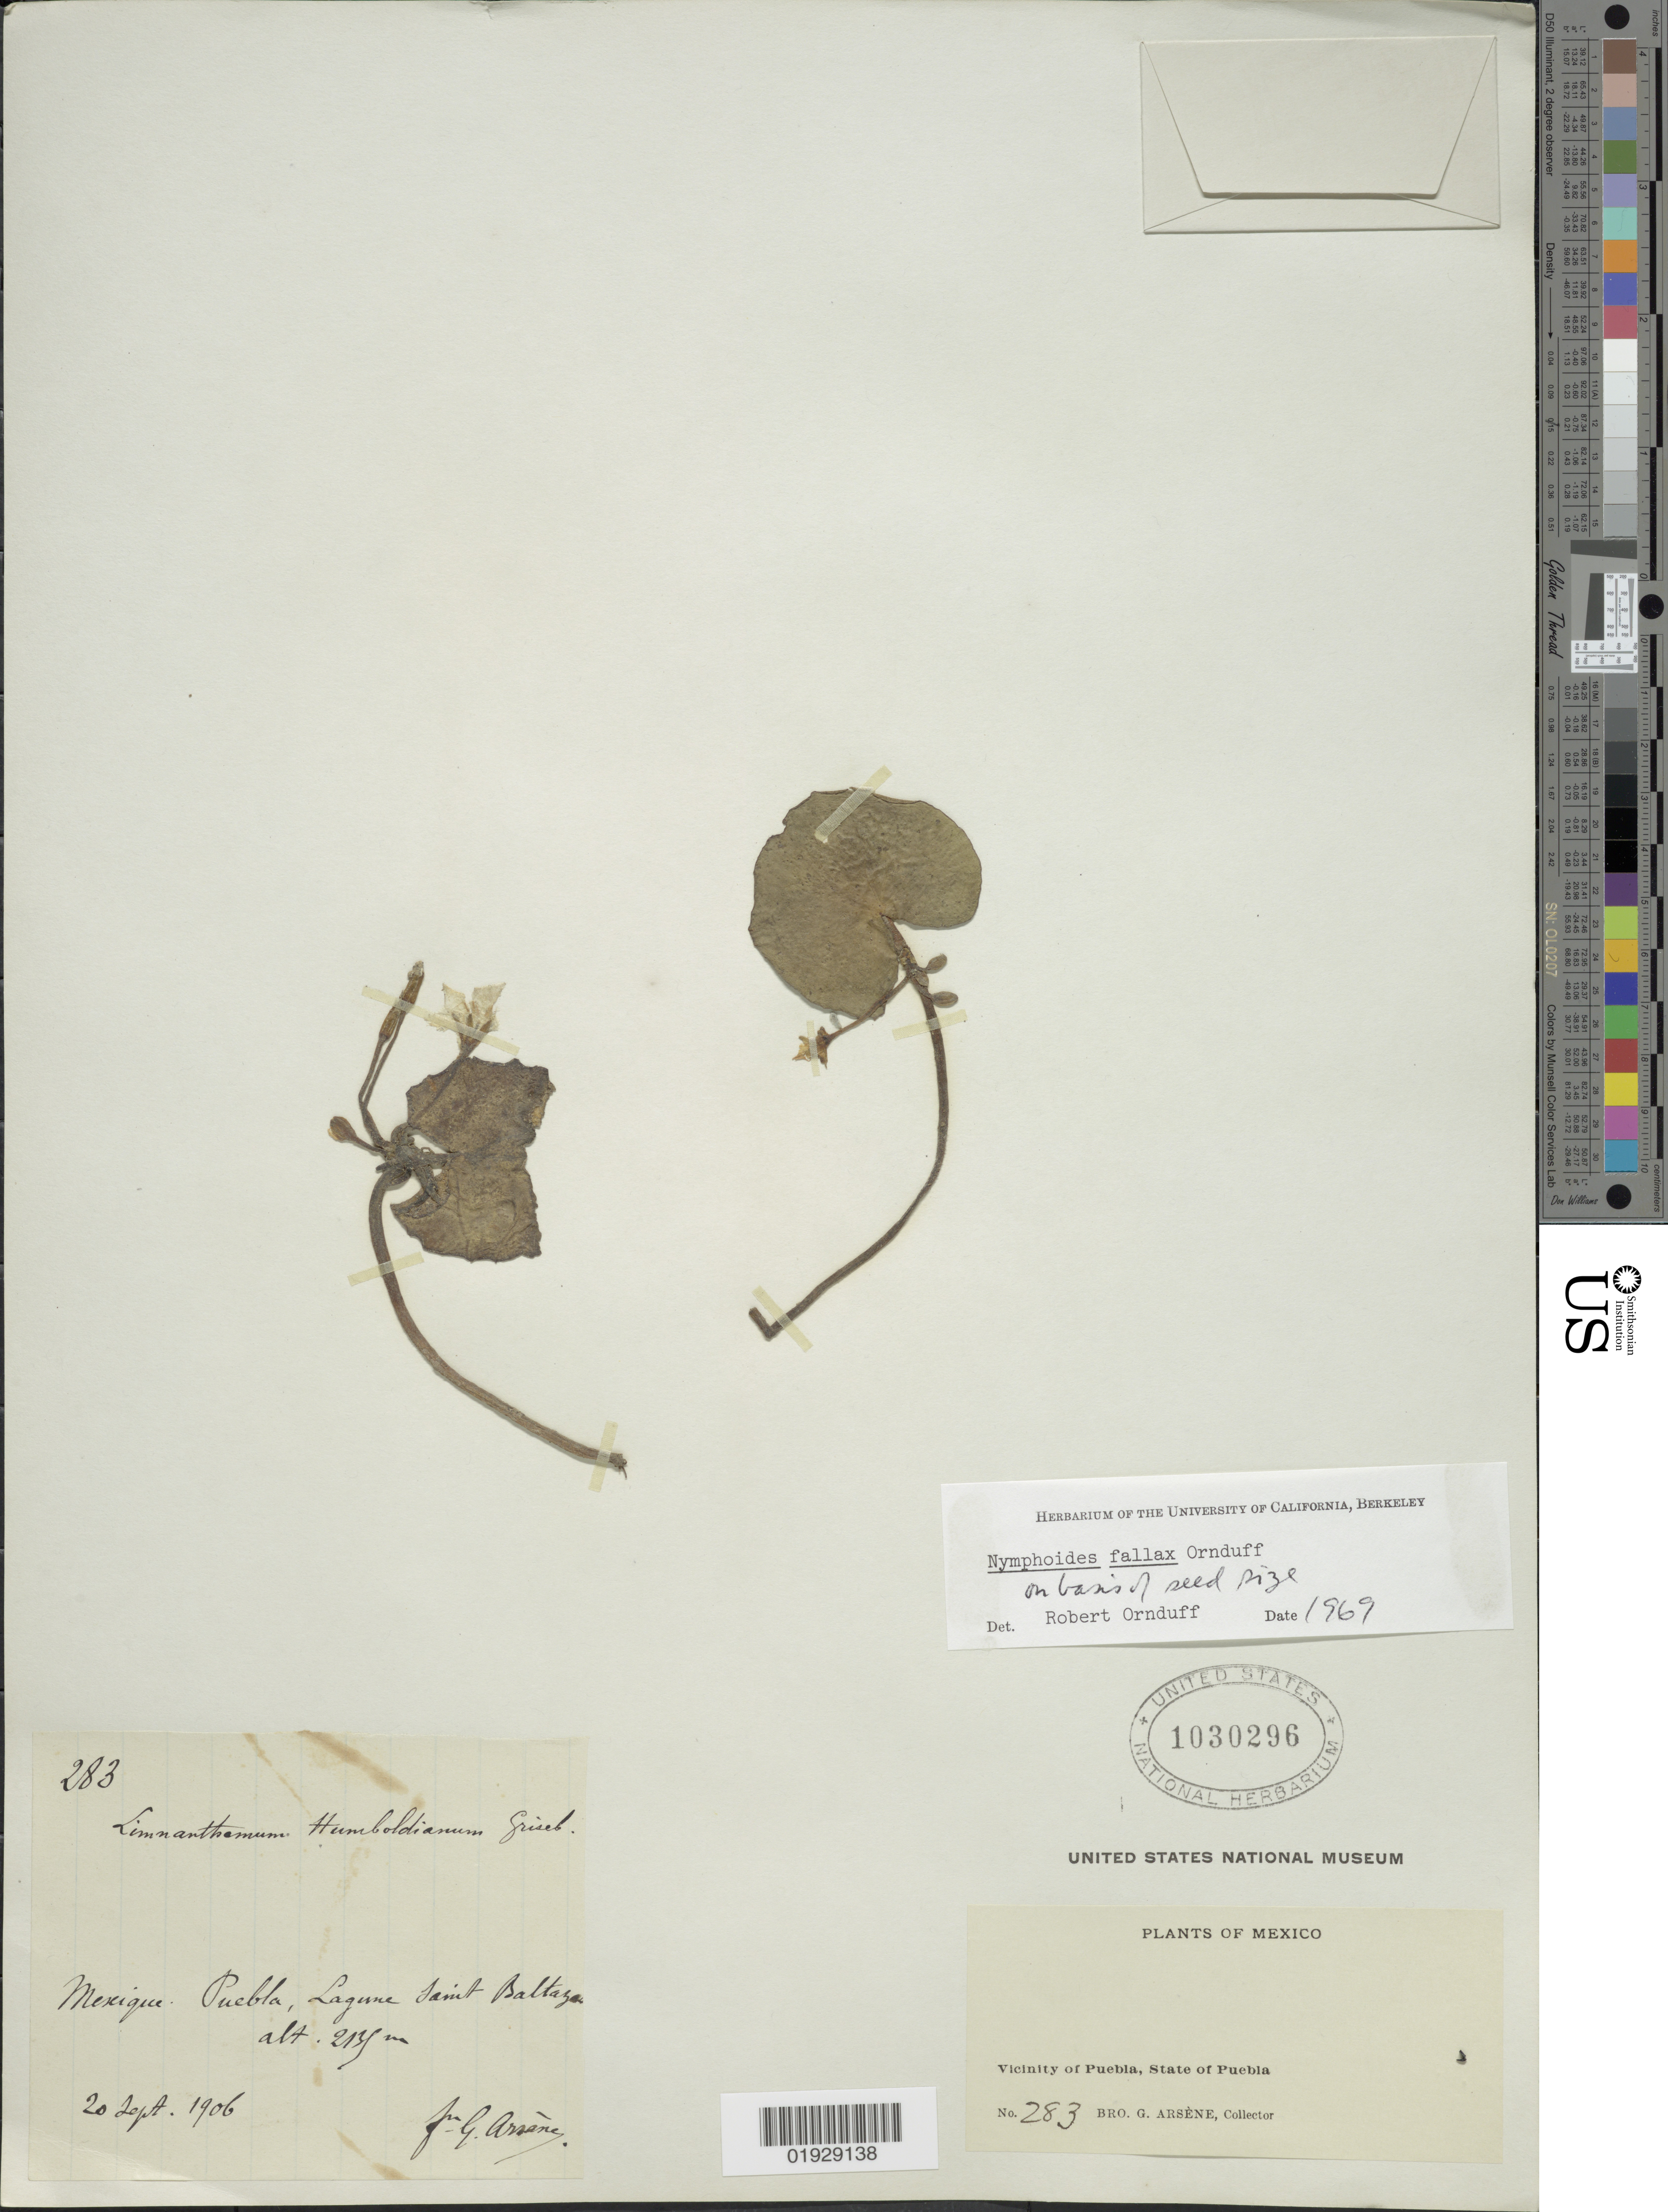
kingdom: Plantae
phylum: Tracheophyta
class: Magnoliopsida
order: Asterales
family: Menyanthaceae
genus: Nymphoides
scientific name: Nymphoides fallax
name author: Ornduff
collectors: Bro. G. Arsène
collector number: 283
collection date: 1906-09-20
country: Mexico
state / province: Puebla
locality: Lagune Saint Baltazar [Laguna de San Baltazar]. Vicinity of Puebla.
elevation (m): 2135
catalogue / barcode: US 1030296